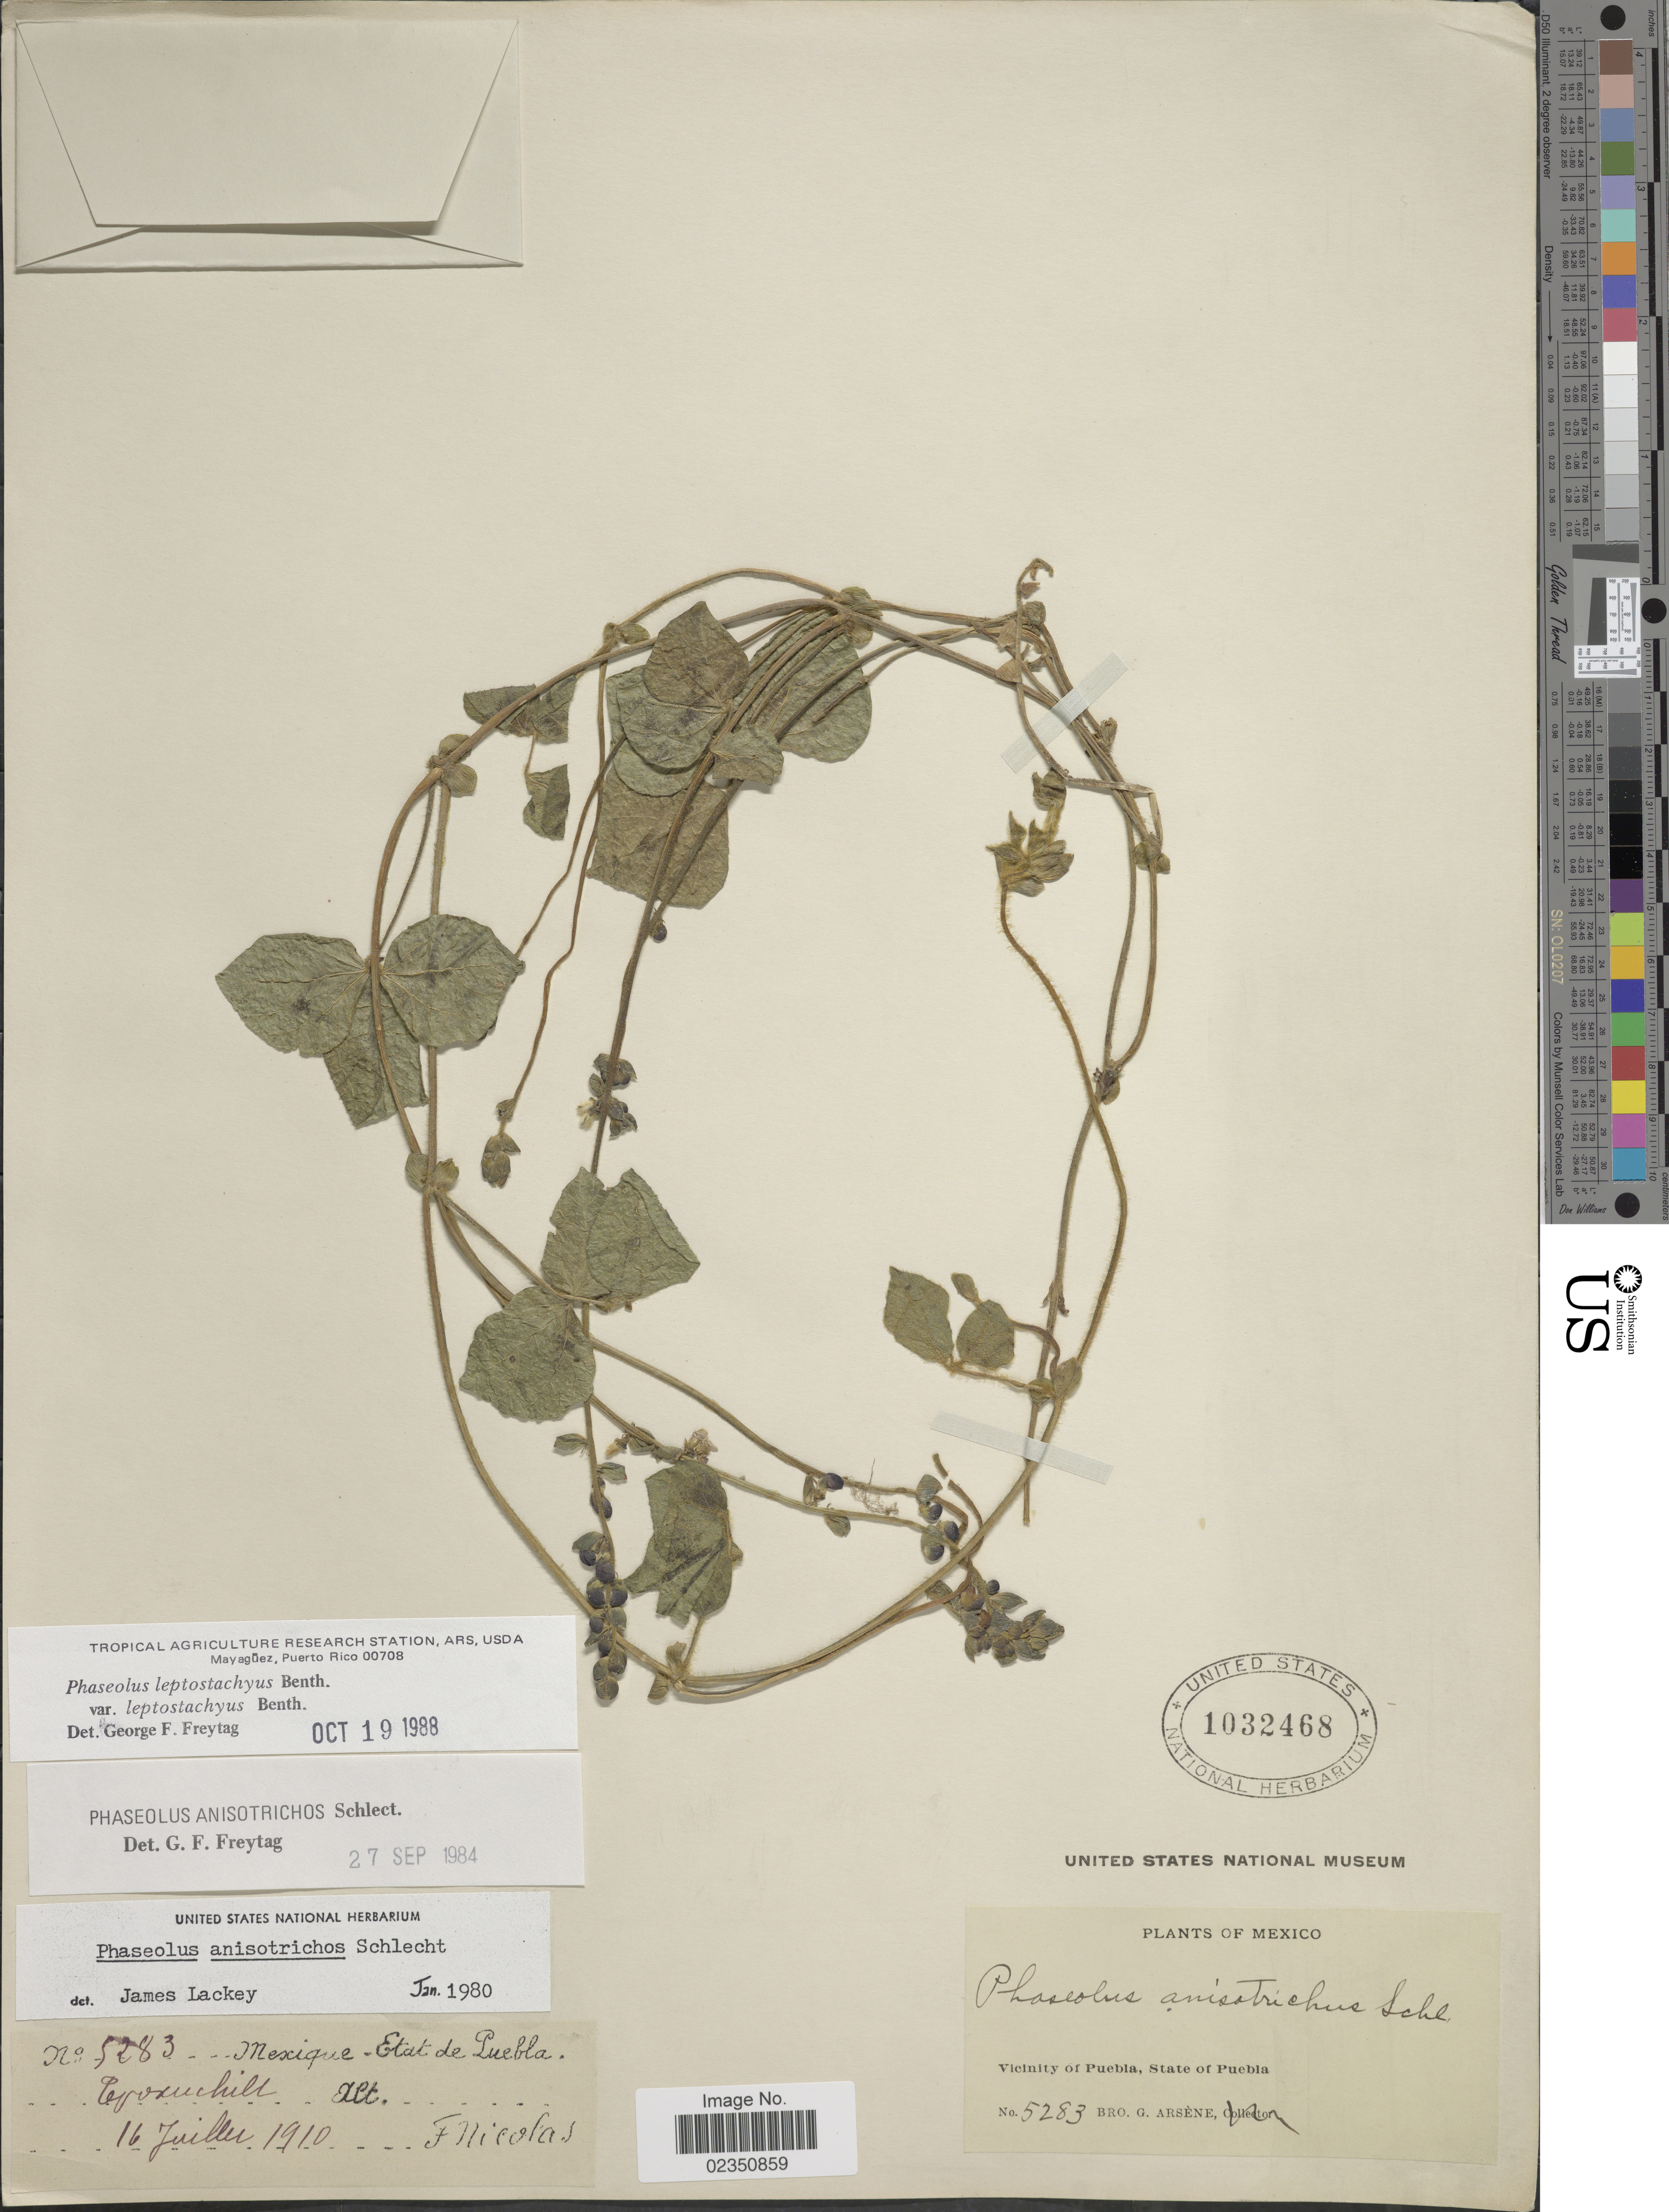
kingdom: Plantae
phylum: Tracheophyta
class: Magnoliopsida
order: Fabales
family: Fabaceae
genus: Phaseolus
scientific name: Phaseolus leptostachyus var. leptostachyus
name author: Benth.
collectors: F. Nicolas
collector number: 5283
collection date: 1910-07-16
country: Mexico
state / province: Puebla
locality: Vicinity of Puebla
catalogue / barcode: US 1032468